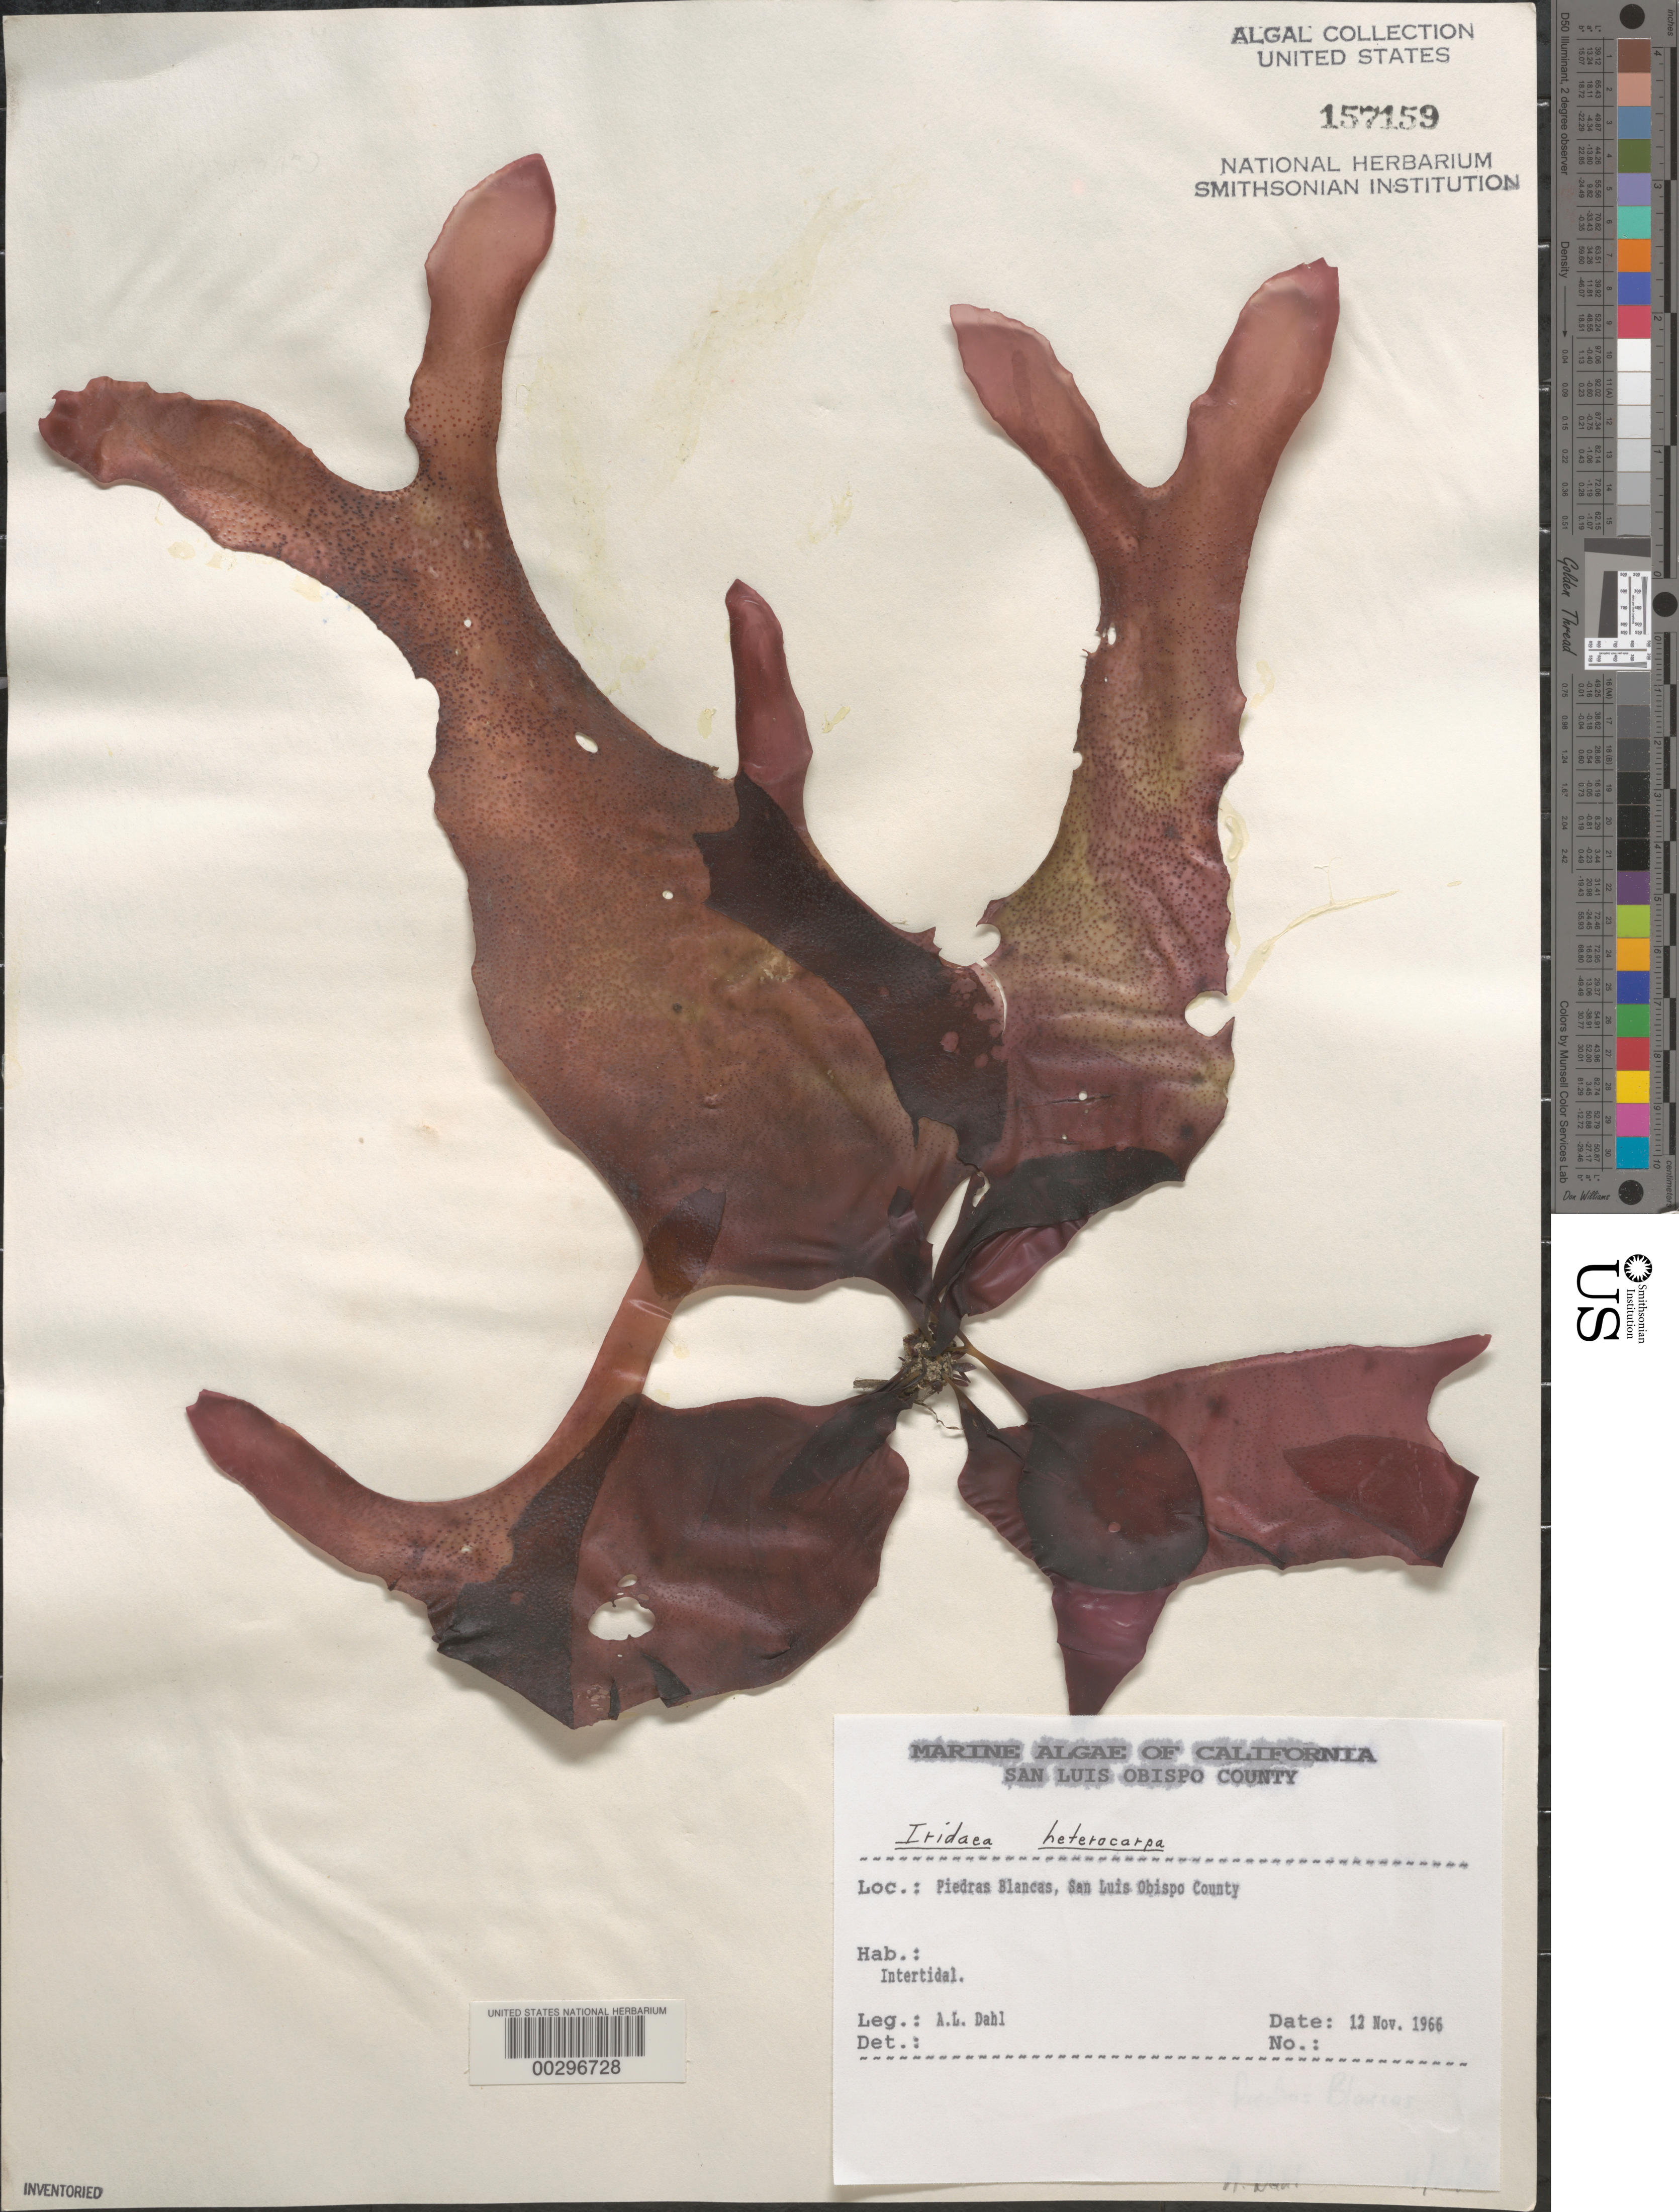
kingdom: Plantae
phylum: Rhodophyta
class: Florideophyceae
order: Gigartinales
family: Gigartinaceae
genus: Chondrus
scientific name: Chondrus crispus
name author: Stackh.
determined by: Algae name updating Project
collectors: A. Dahl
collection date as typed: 12 Nov 1966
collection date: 1966-11-12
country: United States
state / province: California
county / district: San Luis Obispo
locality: Piedras Blancas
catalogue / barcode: US 157159